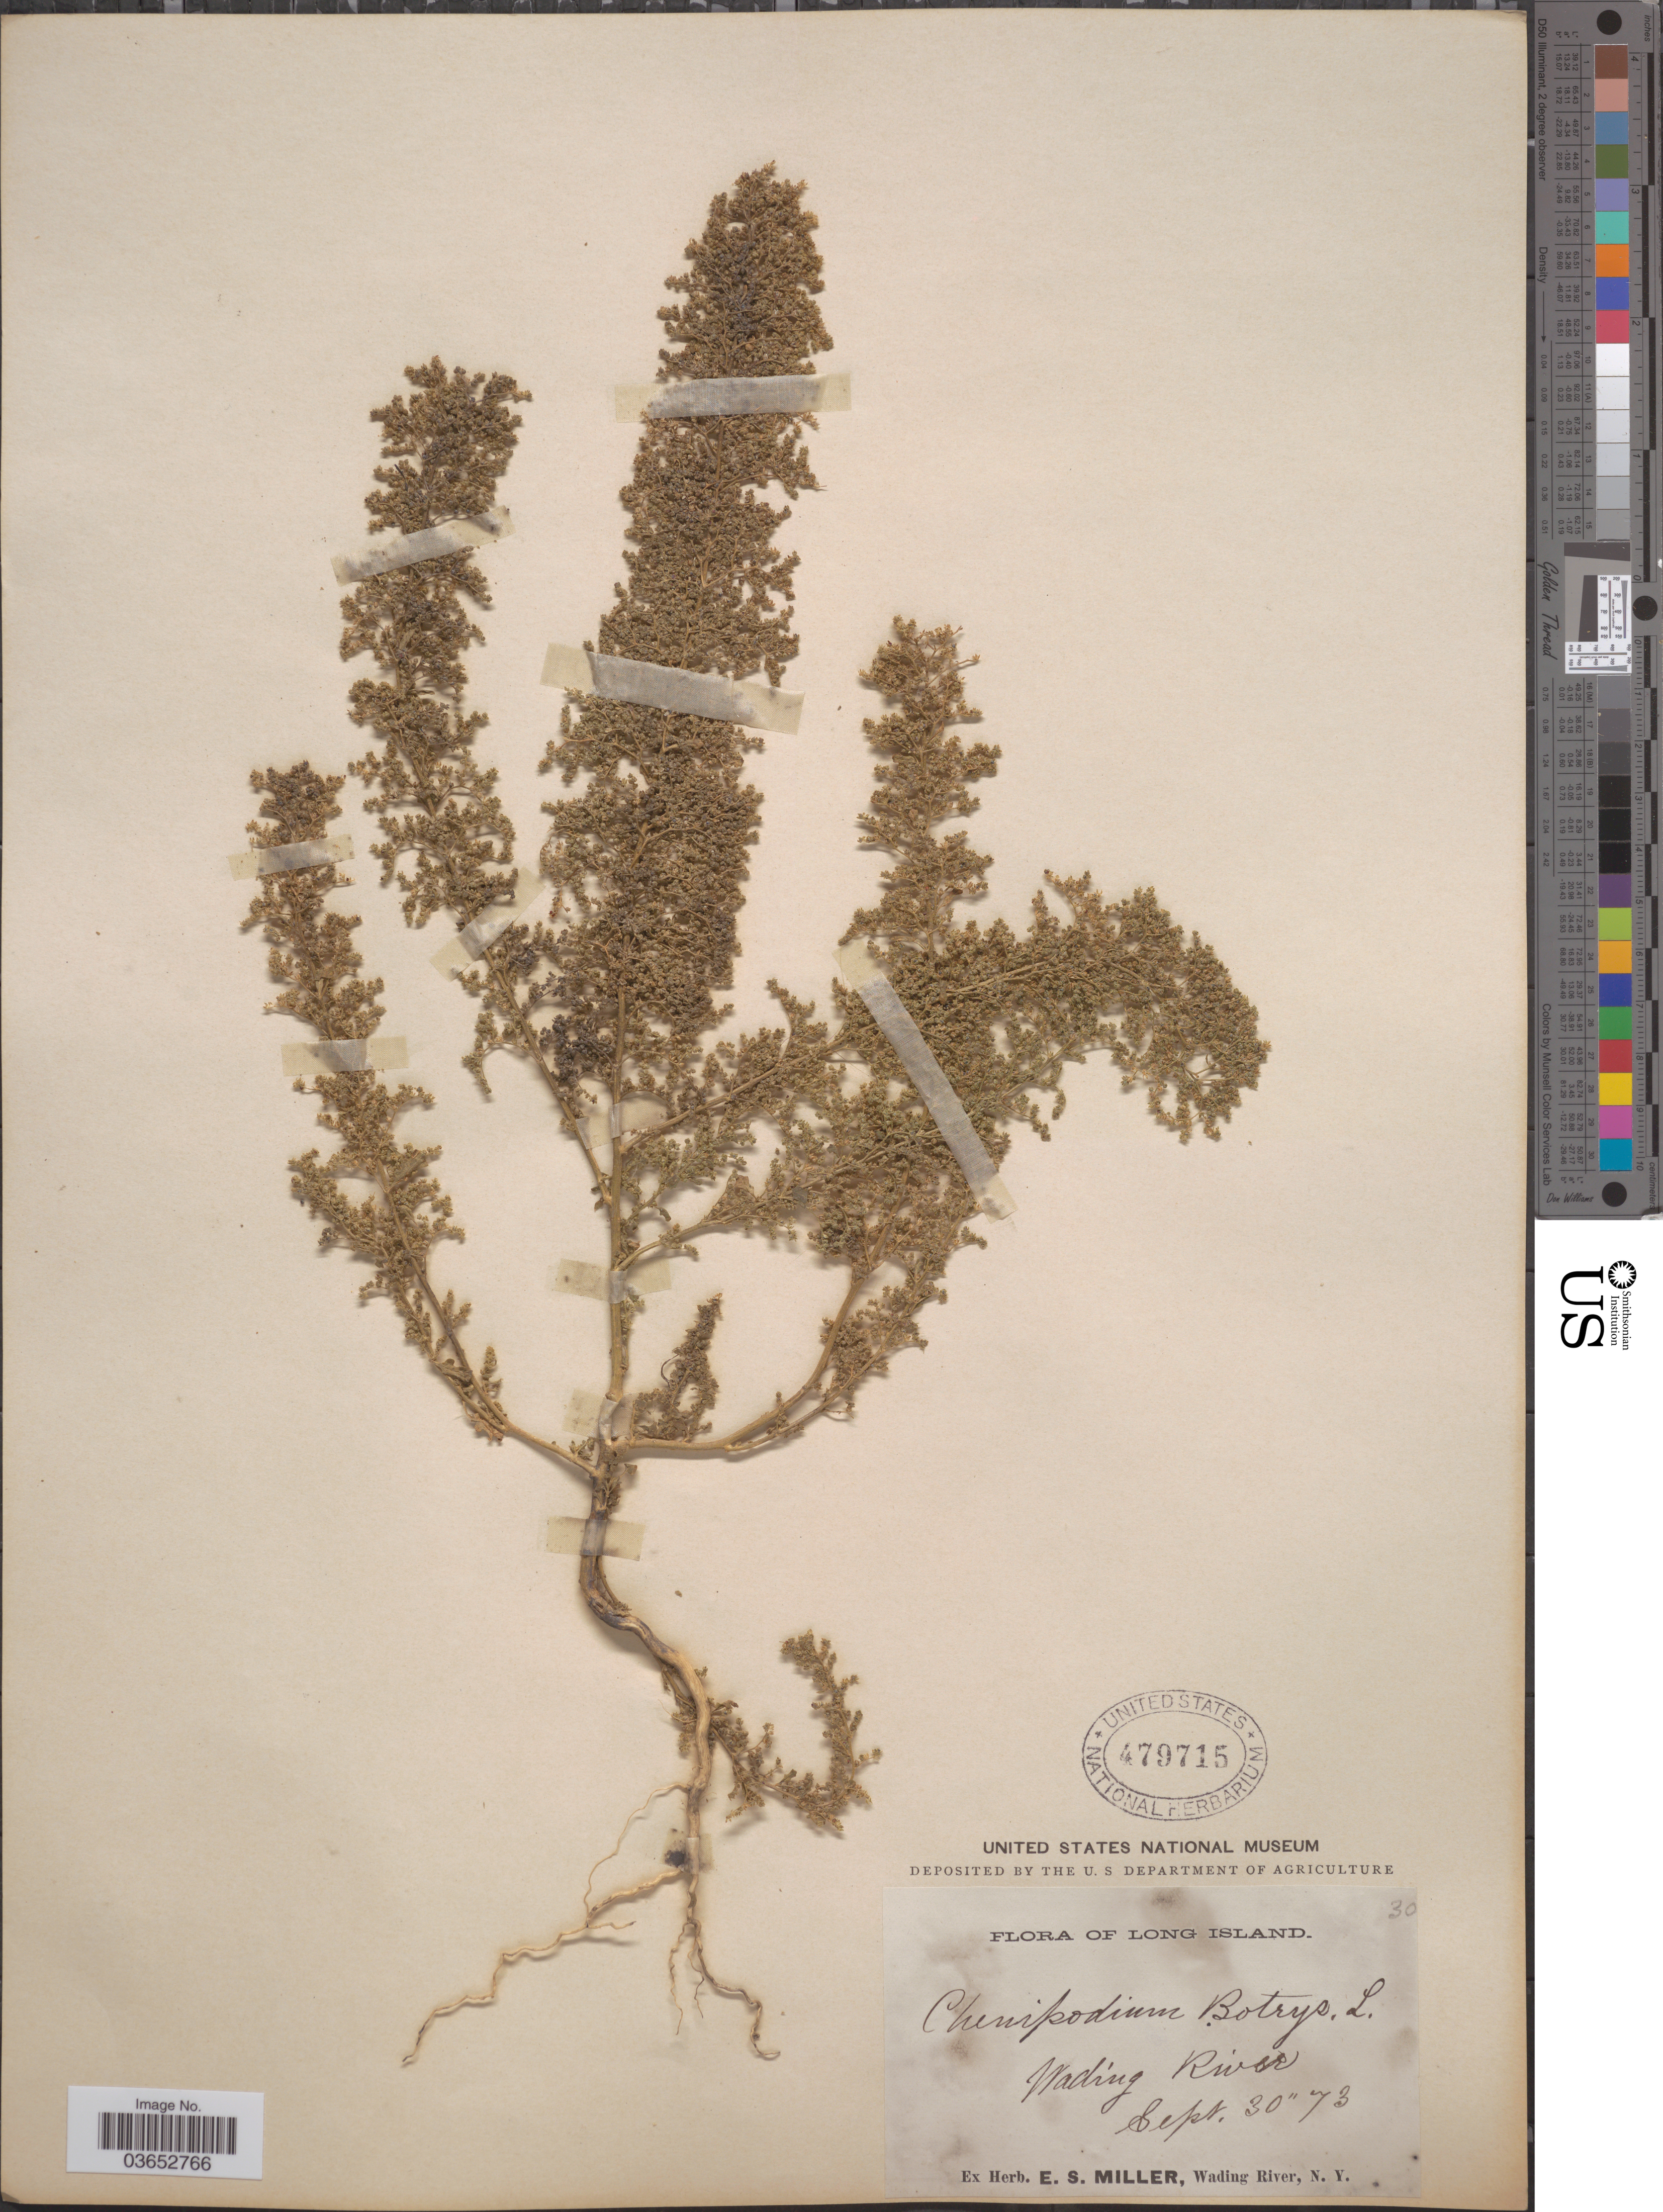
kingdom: Plantae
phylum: Tracheophyta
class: Magnoliopsida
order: Caryophyllales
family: Amaranthaceae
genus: Chenopodium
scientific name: Chenopodium botrys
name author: L.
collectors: ex herb. E. S. Miller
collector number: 30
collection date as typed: Transcribed d/m/y: 30/9/73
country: United States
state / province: New York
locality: Long Island. Wading River.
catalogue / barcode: US 479715